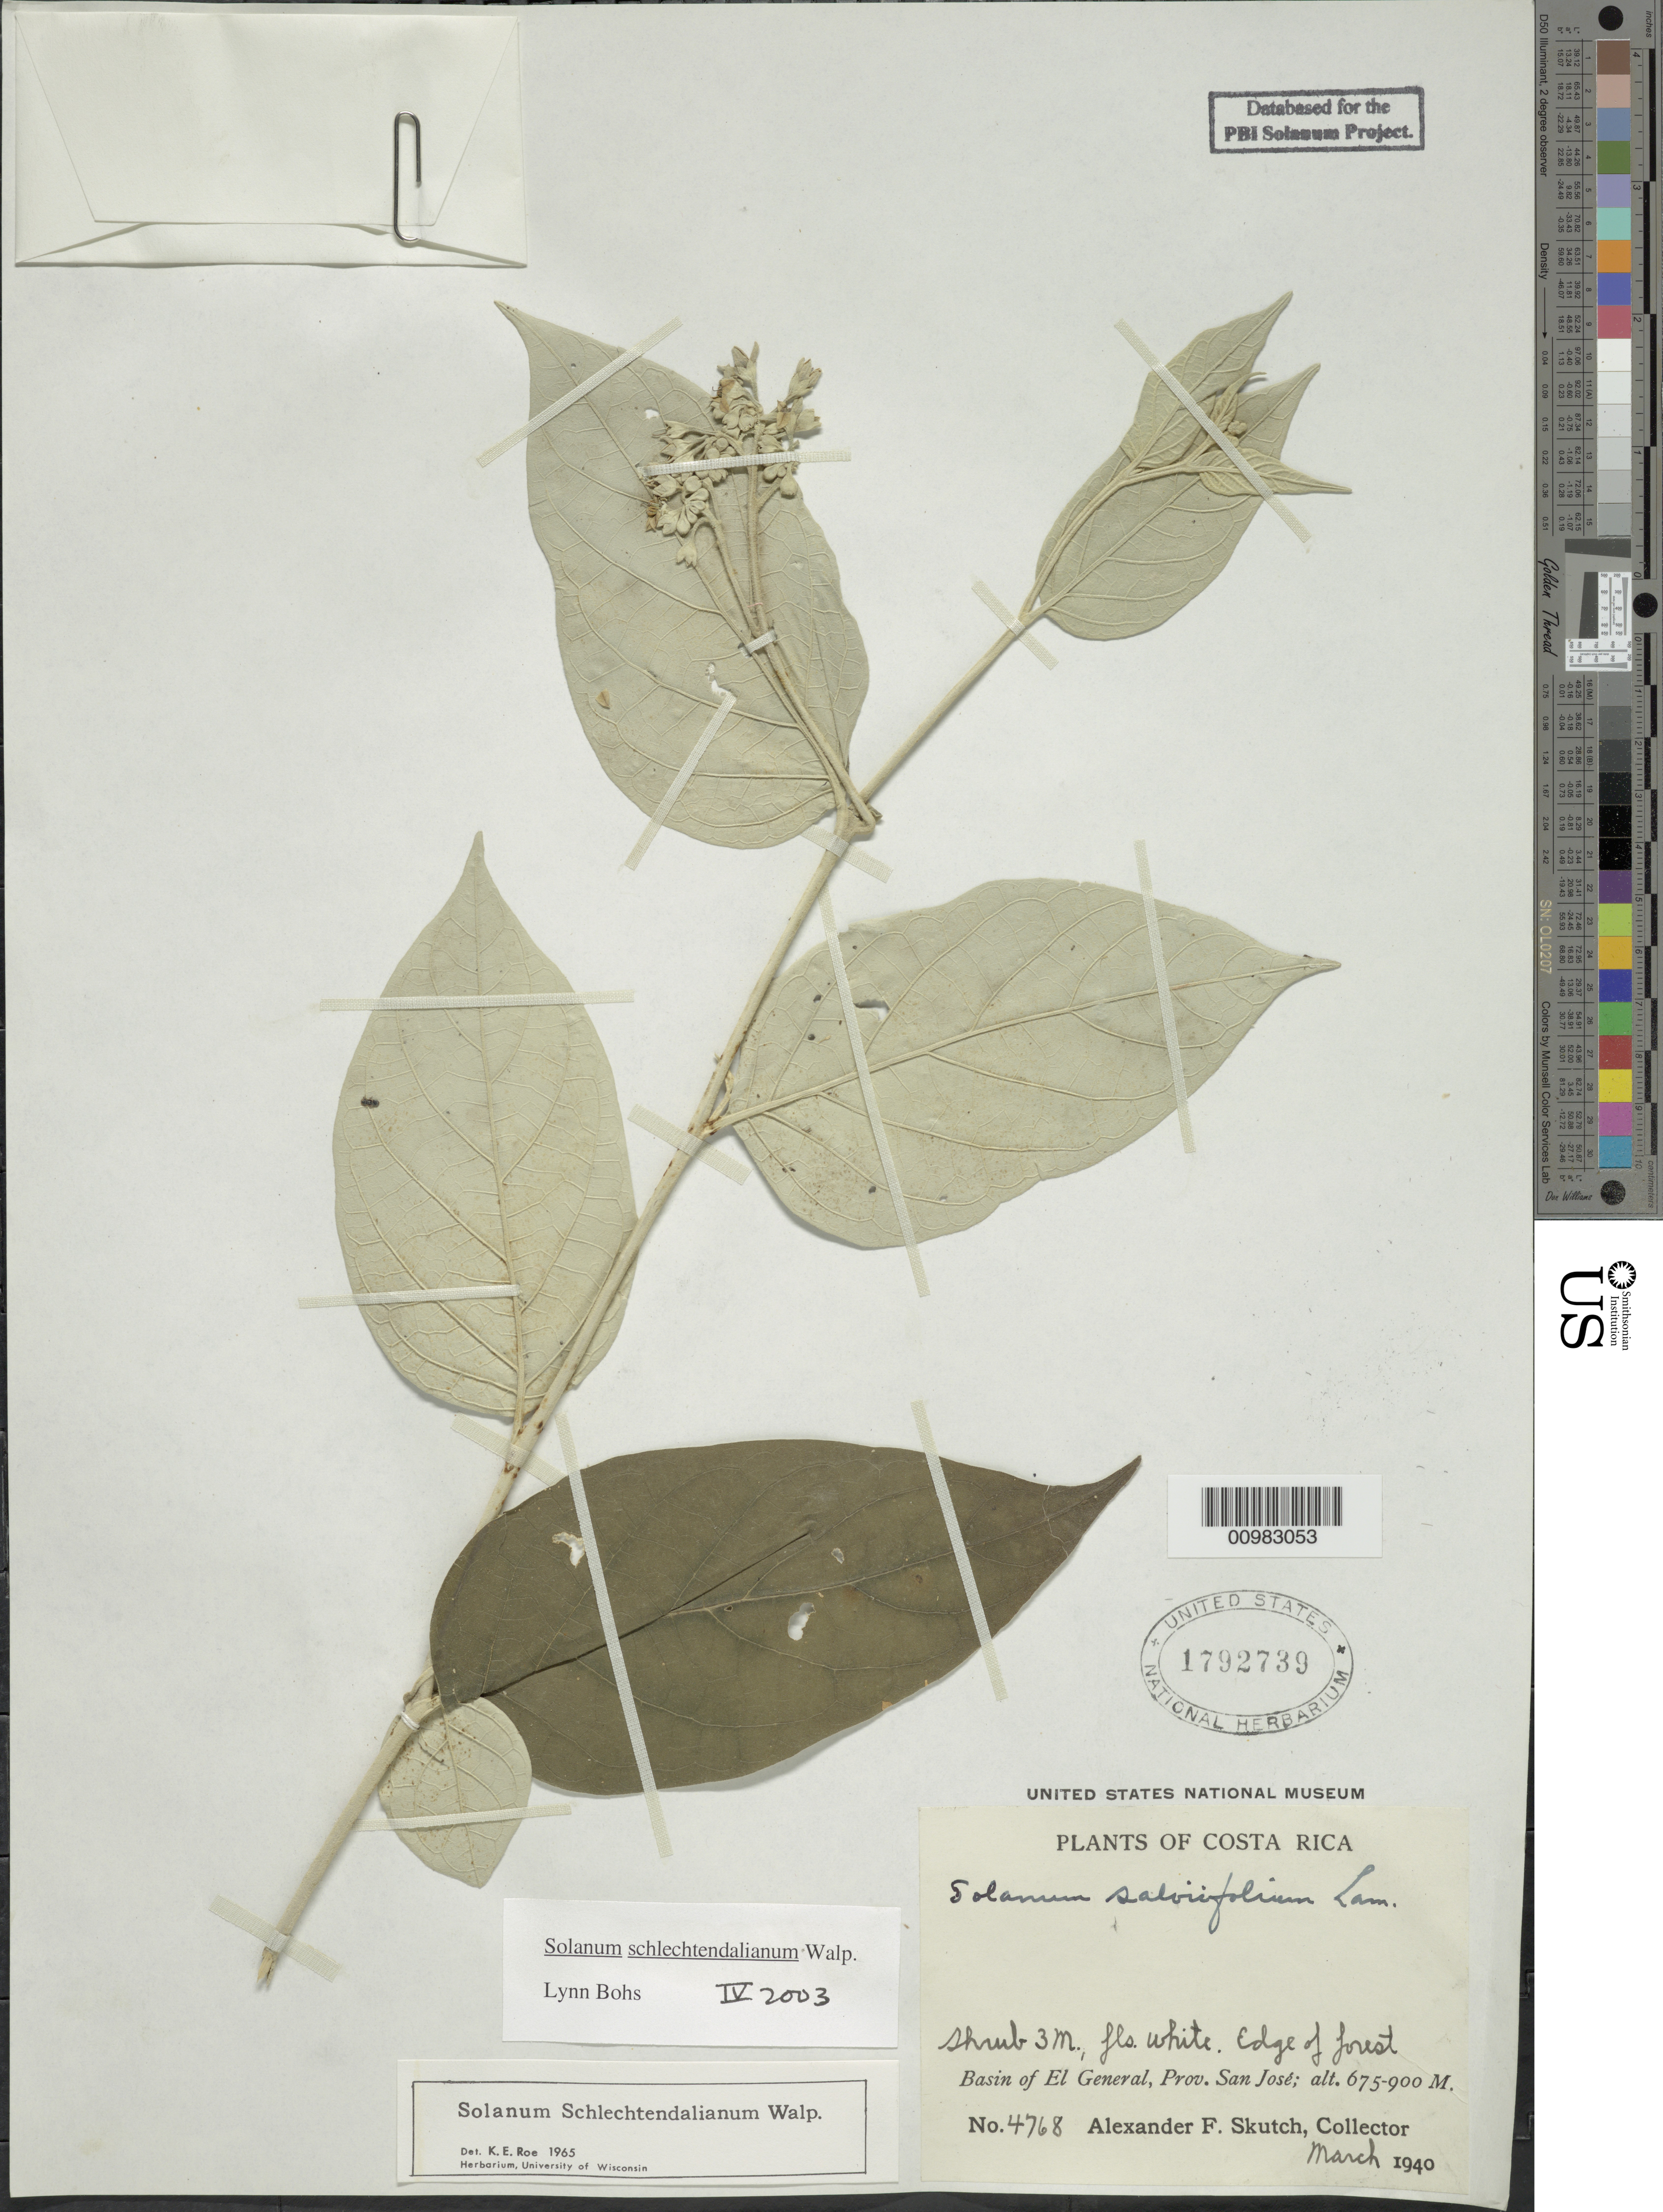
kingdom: Plantae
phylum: Tracheophyta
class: Magnoliopsida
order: Solanales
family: Solanaceae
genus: Solanum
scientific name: Solanum schlechtendalianum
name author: Walp.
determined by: Bohs, L. A.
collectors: A. F. Skutch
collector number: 4768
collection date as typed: Mar 1940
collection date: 1940-03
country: Costa Rica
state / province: San José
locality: Vicinity of El General.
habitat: Edge of forest.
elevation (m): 675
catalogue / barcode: US 1792739